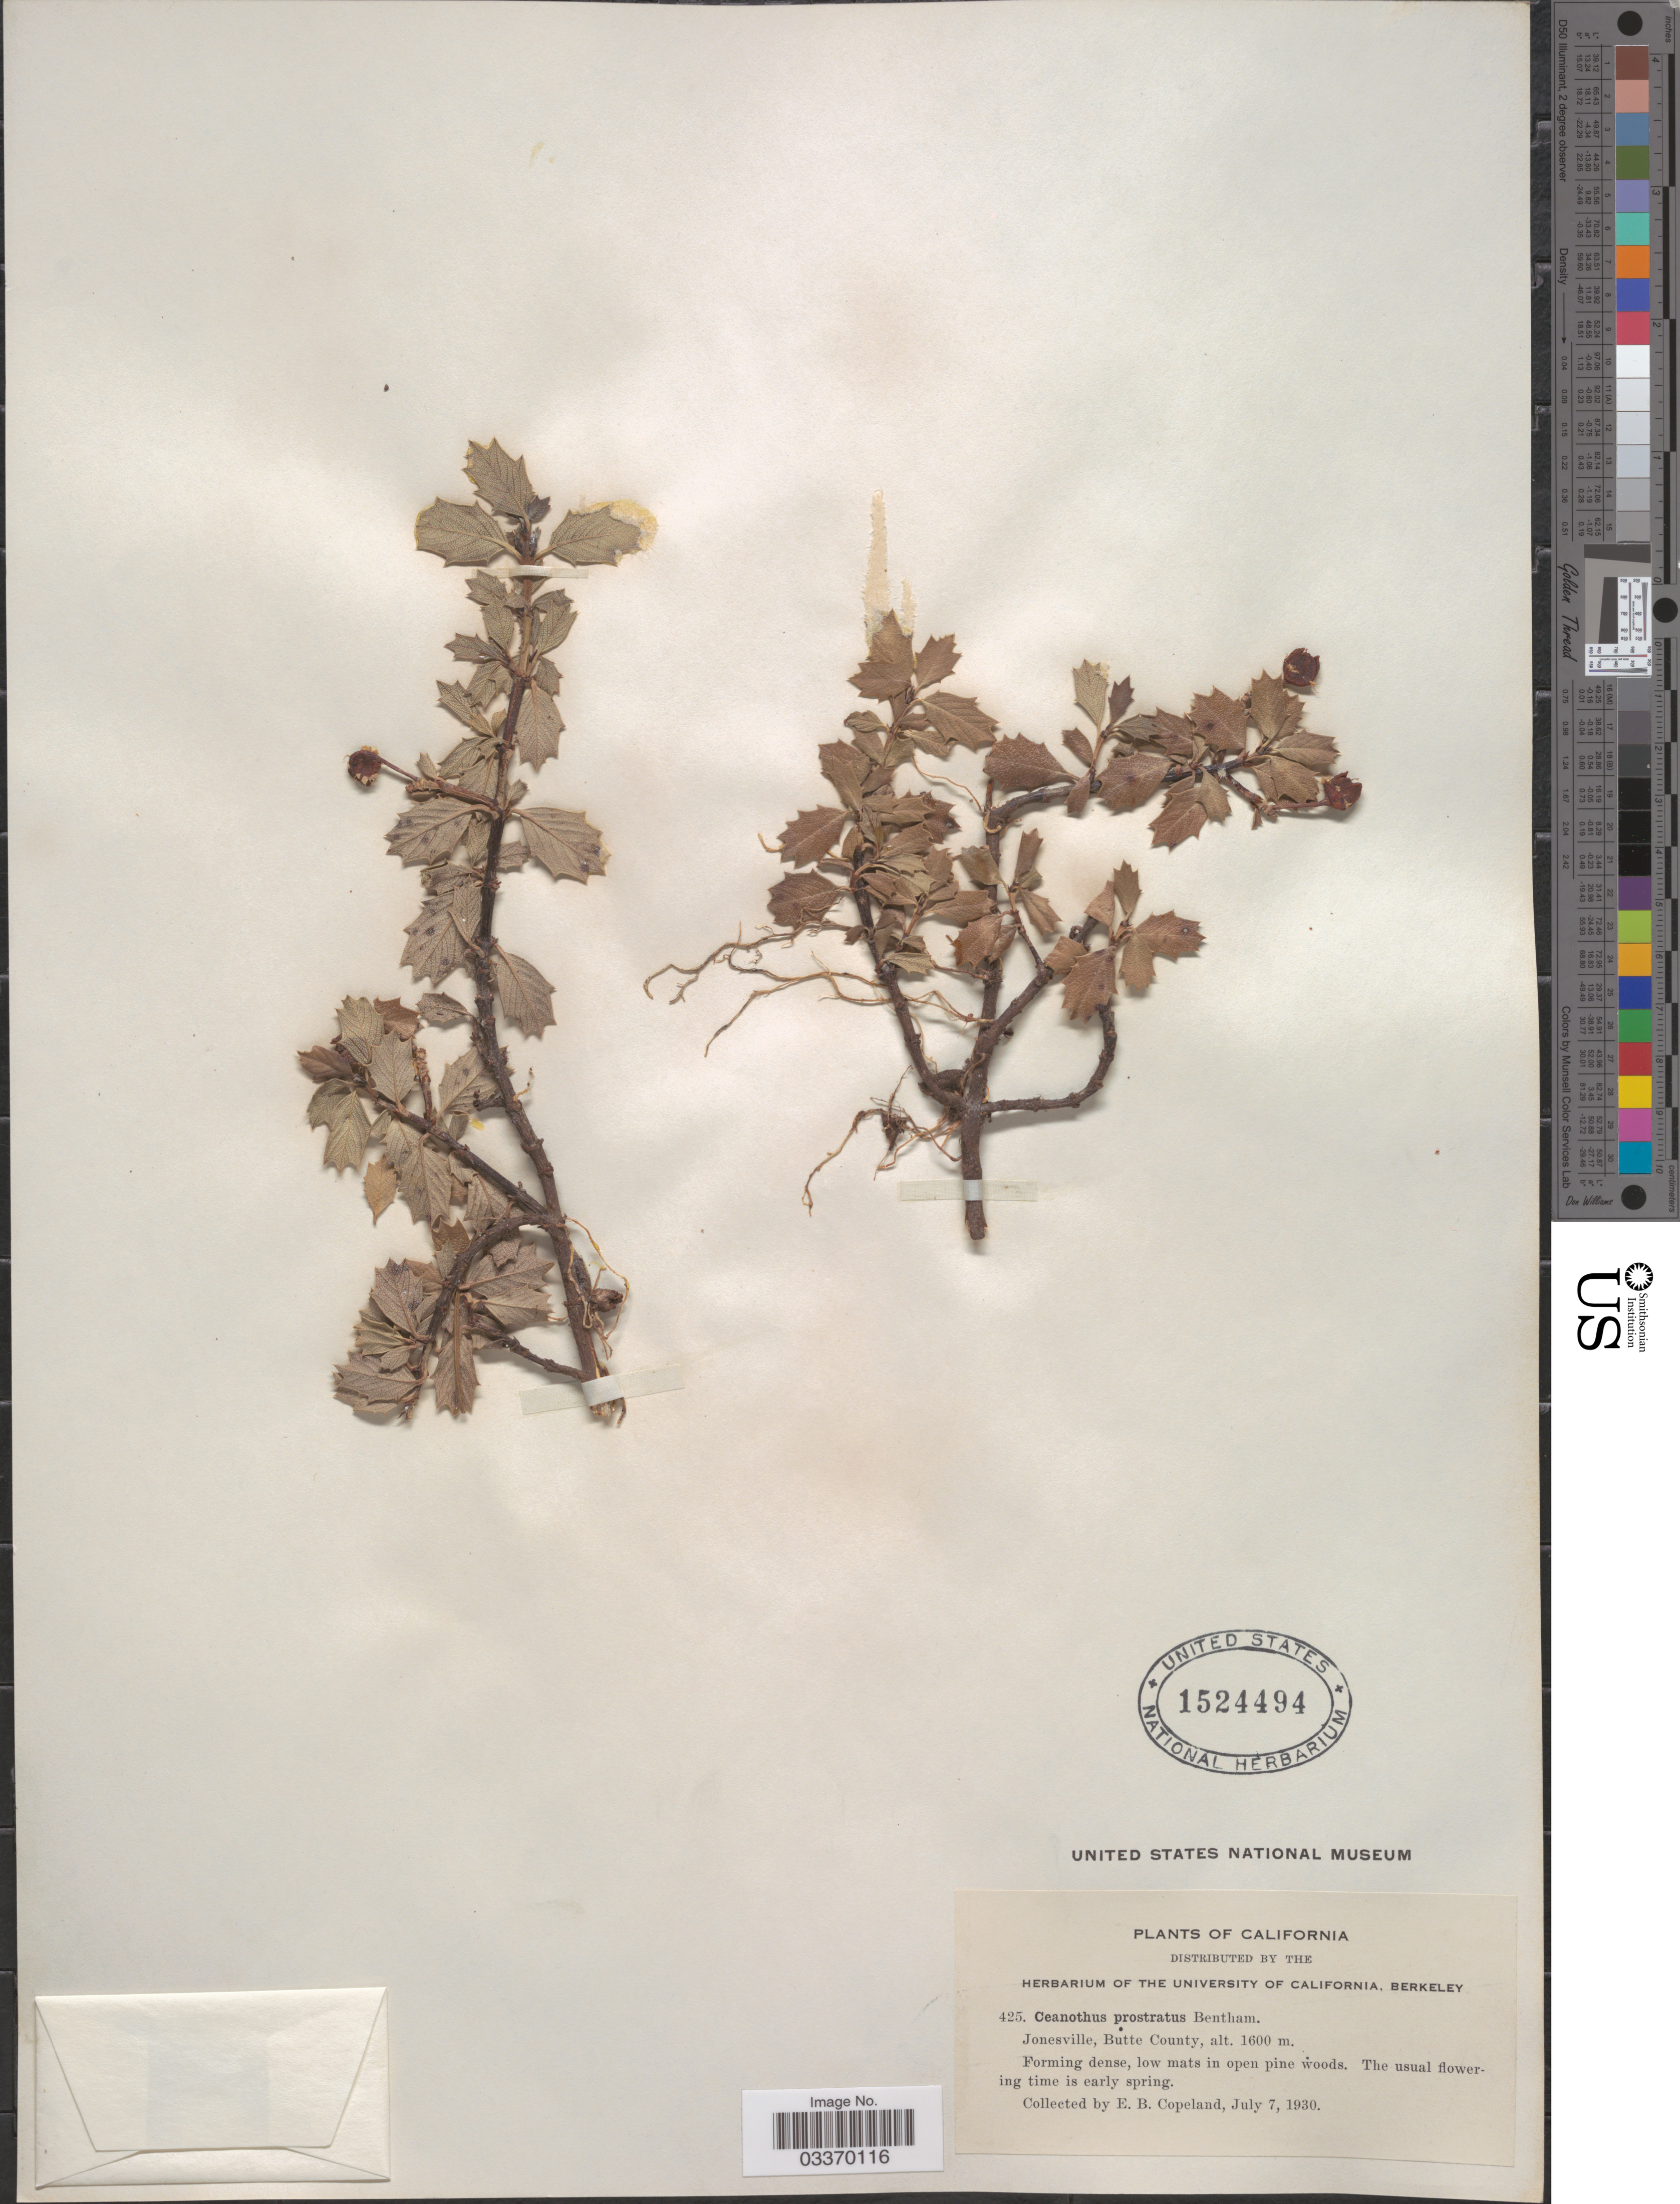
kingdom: Plantae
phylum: Tracheophyta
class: Magnoliopsida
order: Rosales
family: Rhamnaceae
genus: Ceanothus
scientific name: Ceanothus prostratus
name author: Benth.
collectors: E. B. Copeland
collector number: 425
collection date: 1930-07-07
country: United States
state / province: California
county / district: Butte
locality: Jonesville, Butte County.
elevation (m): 1600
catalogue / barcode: US 1524494